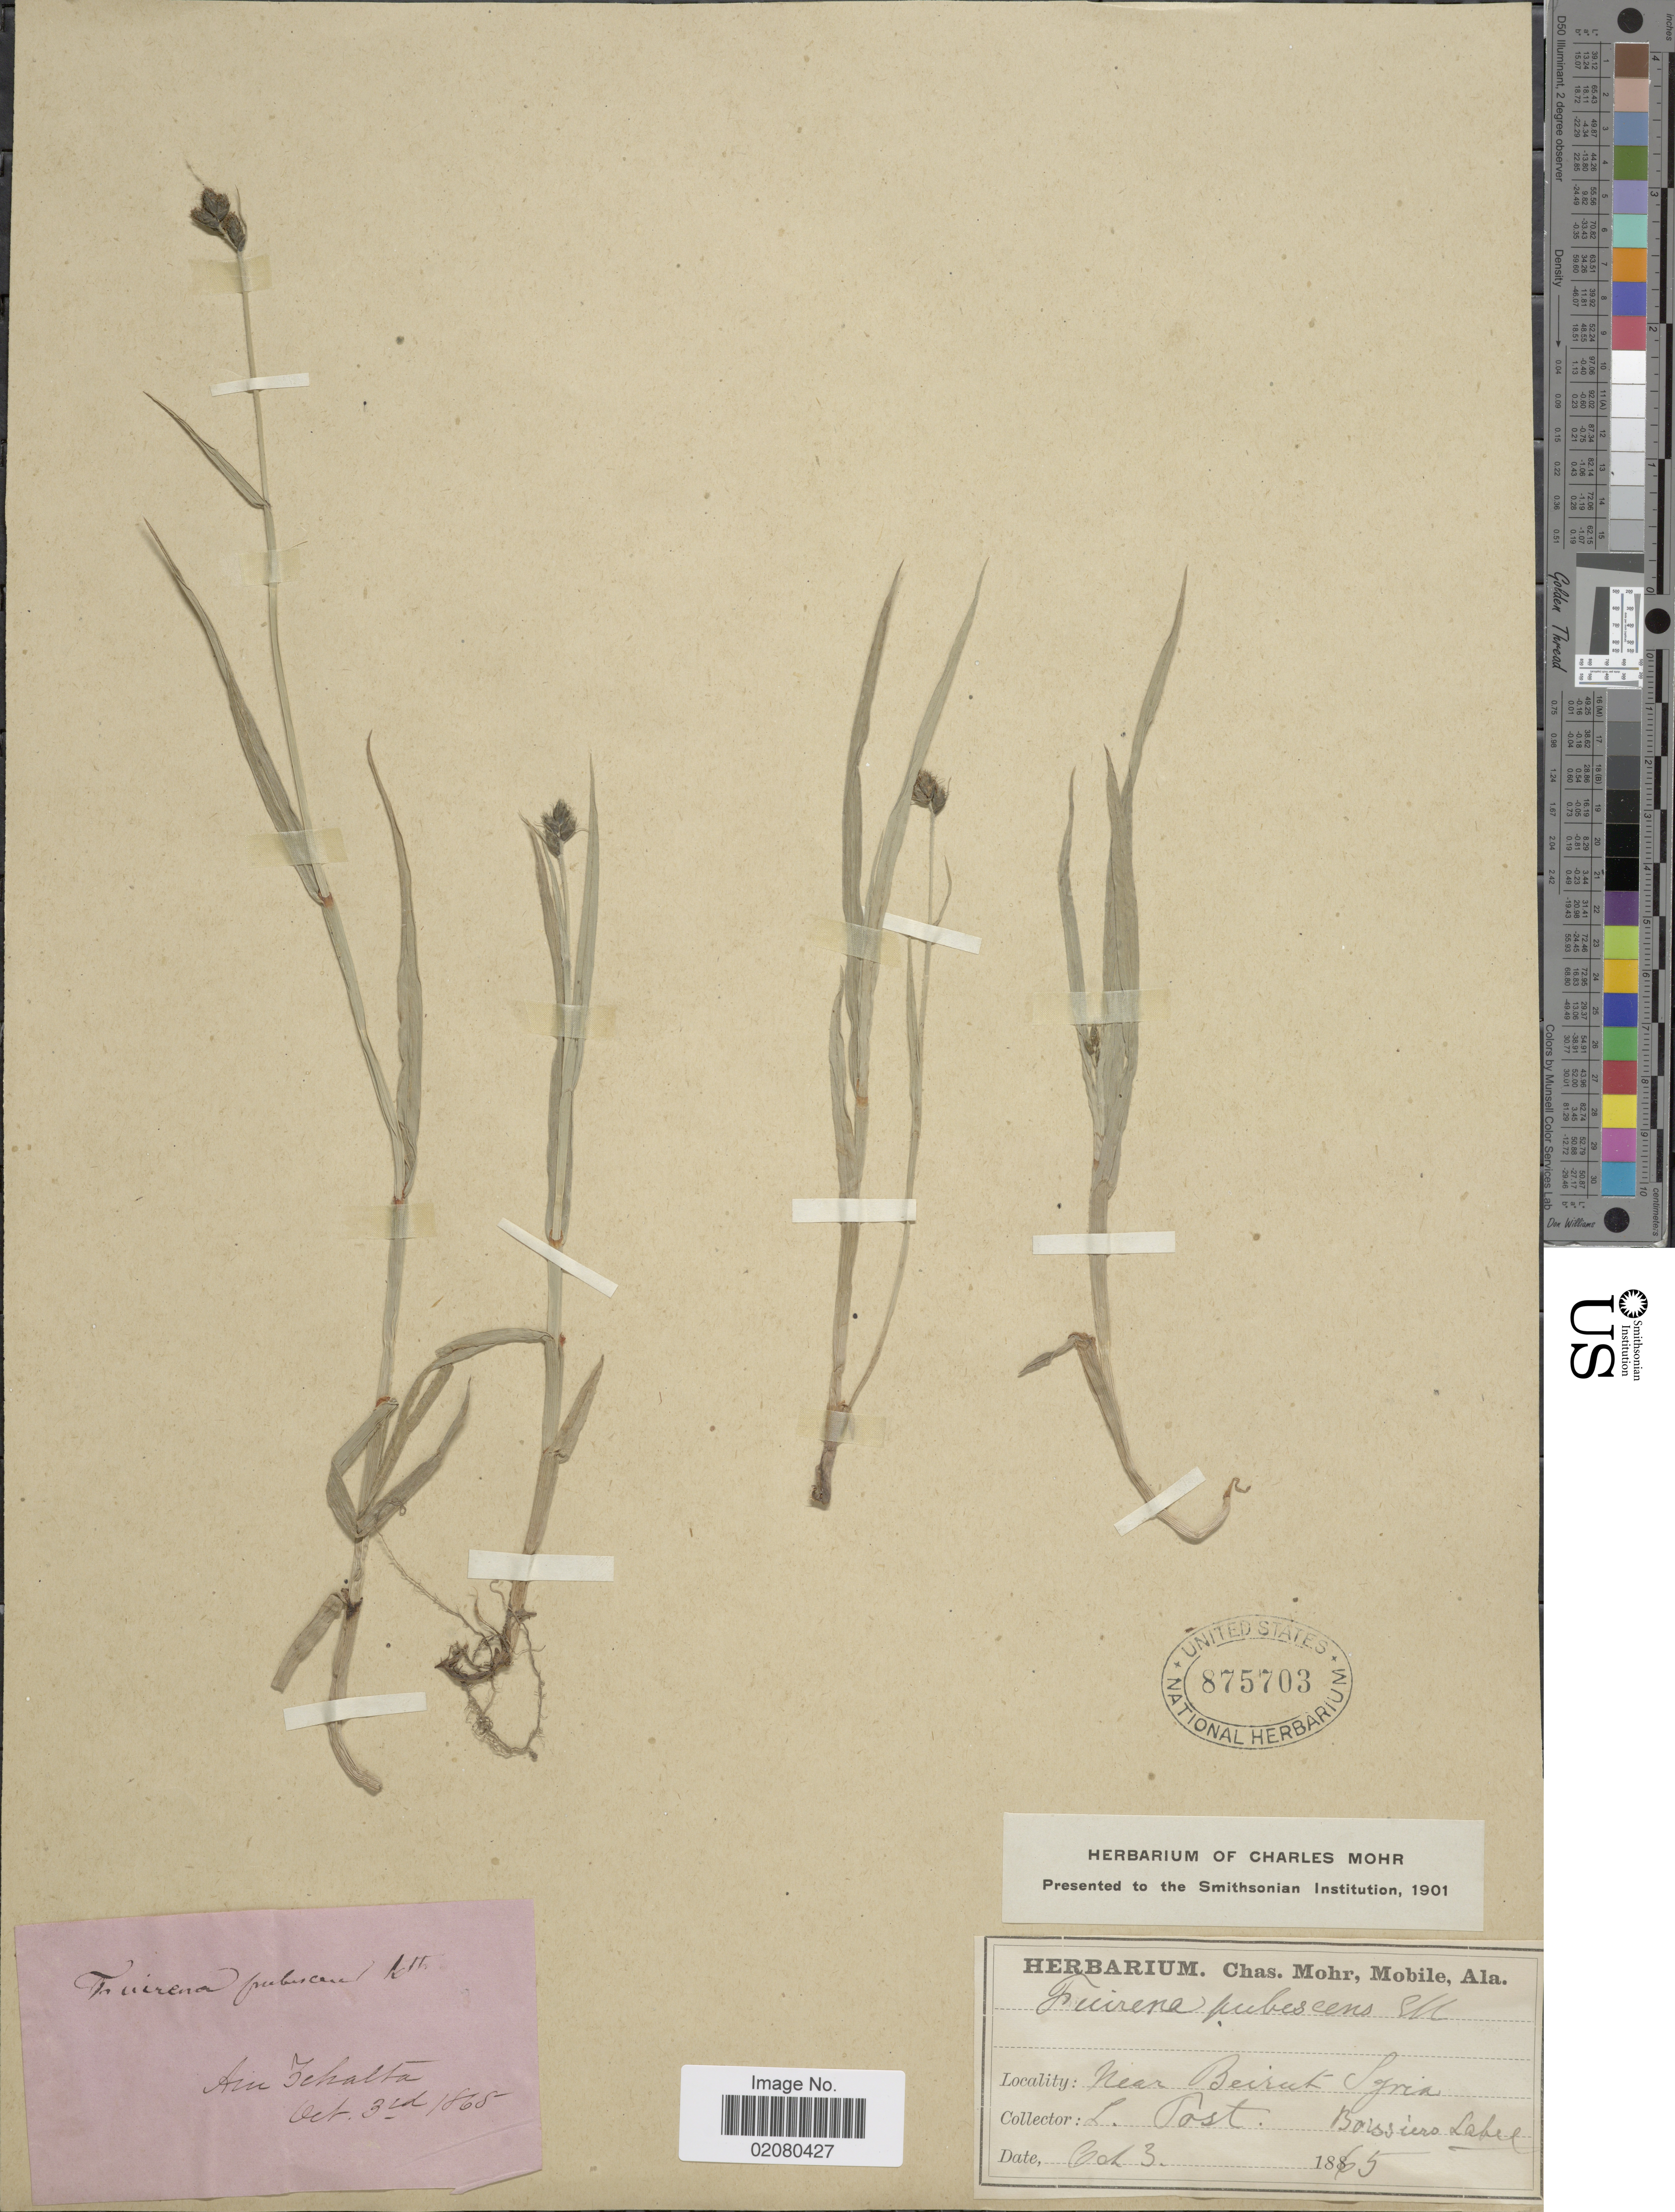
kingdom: Plantae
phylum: Tracheophyta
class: Liliopsida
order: Poales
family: Cyperaceae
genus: Fuirena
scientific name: Fuirena pubescens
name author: (Poir.) Kunth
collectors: L. Post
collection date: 1865-10-03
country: Lebanon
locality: Near Beirut, Syria, Ain Zehalta.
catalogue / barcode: US 875703